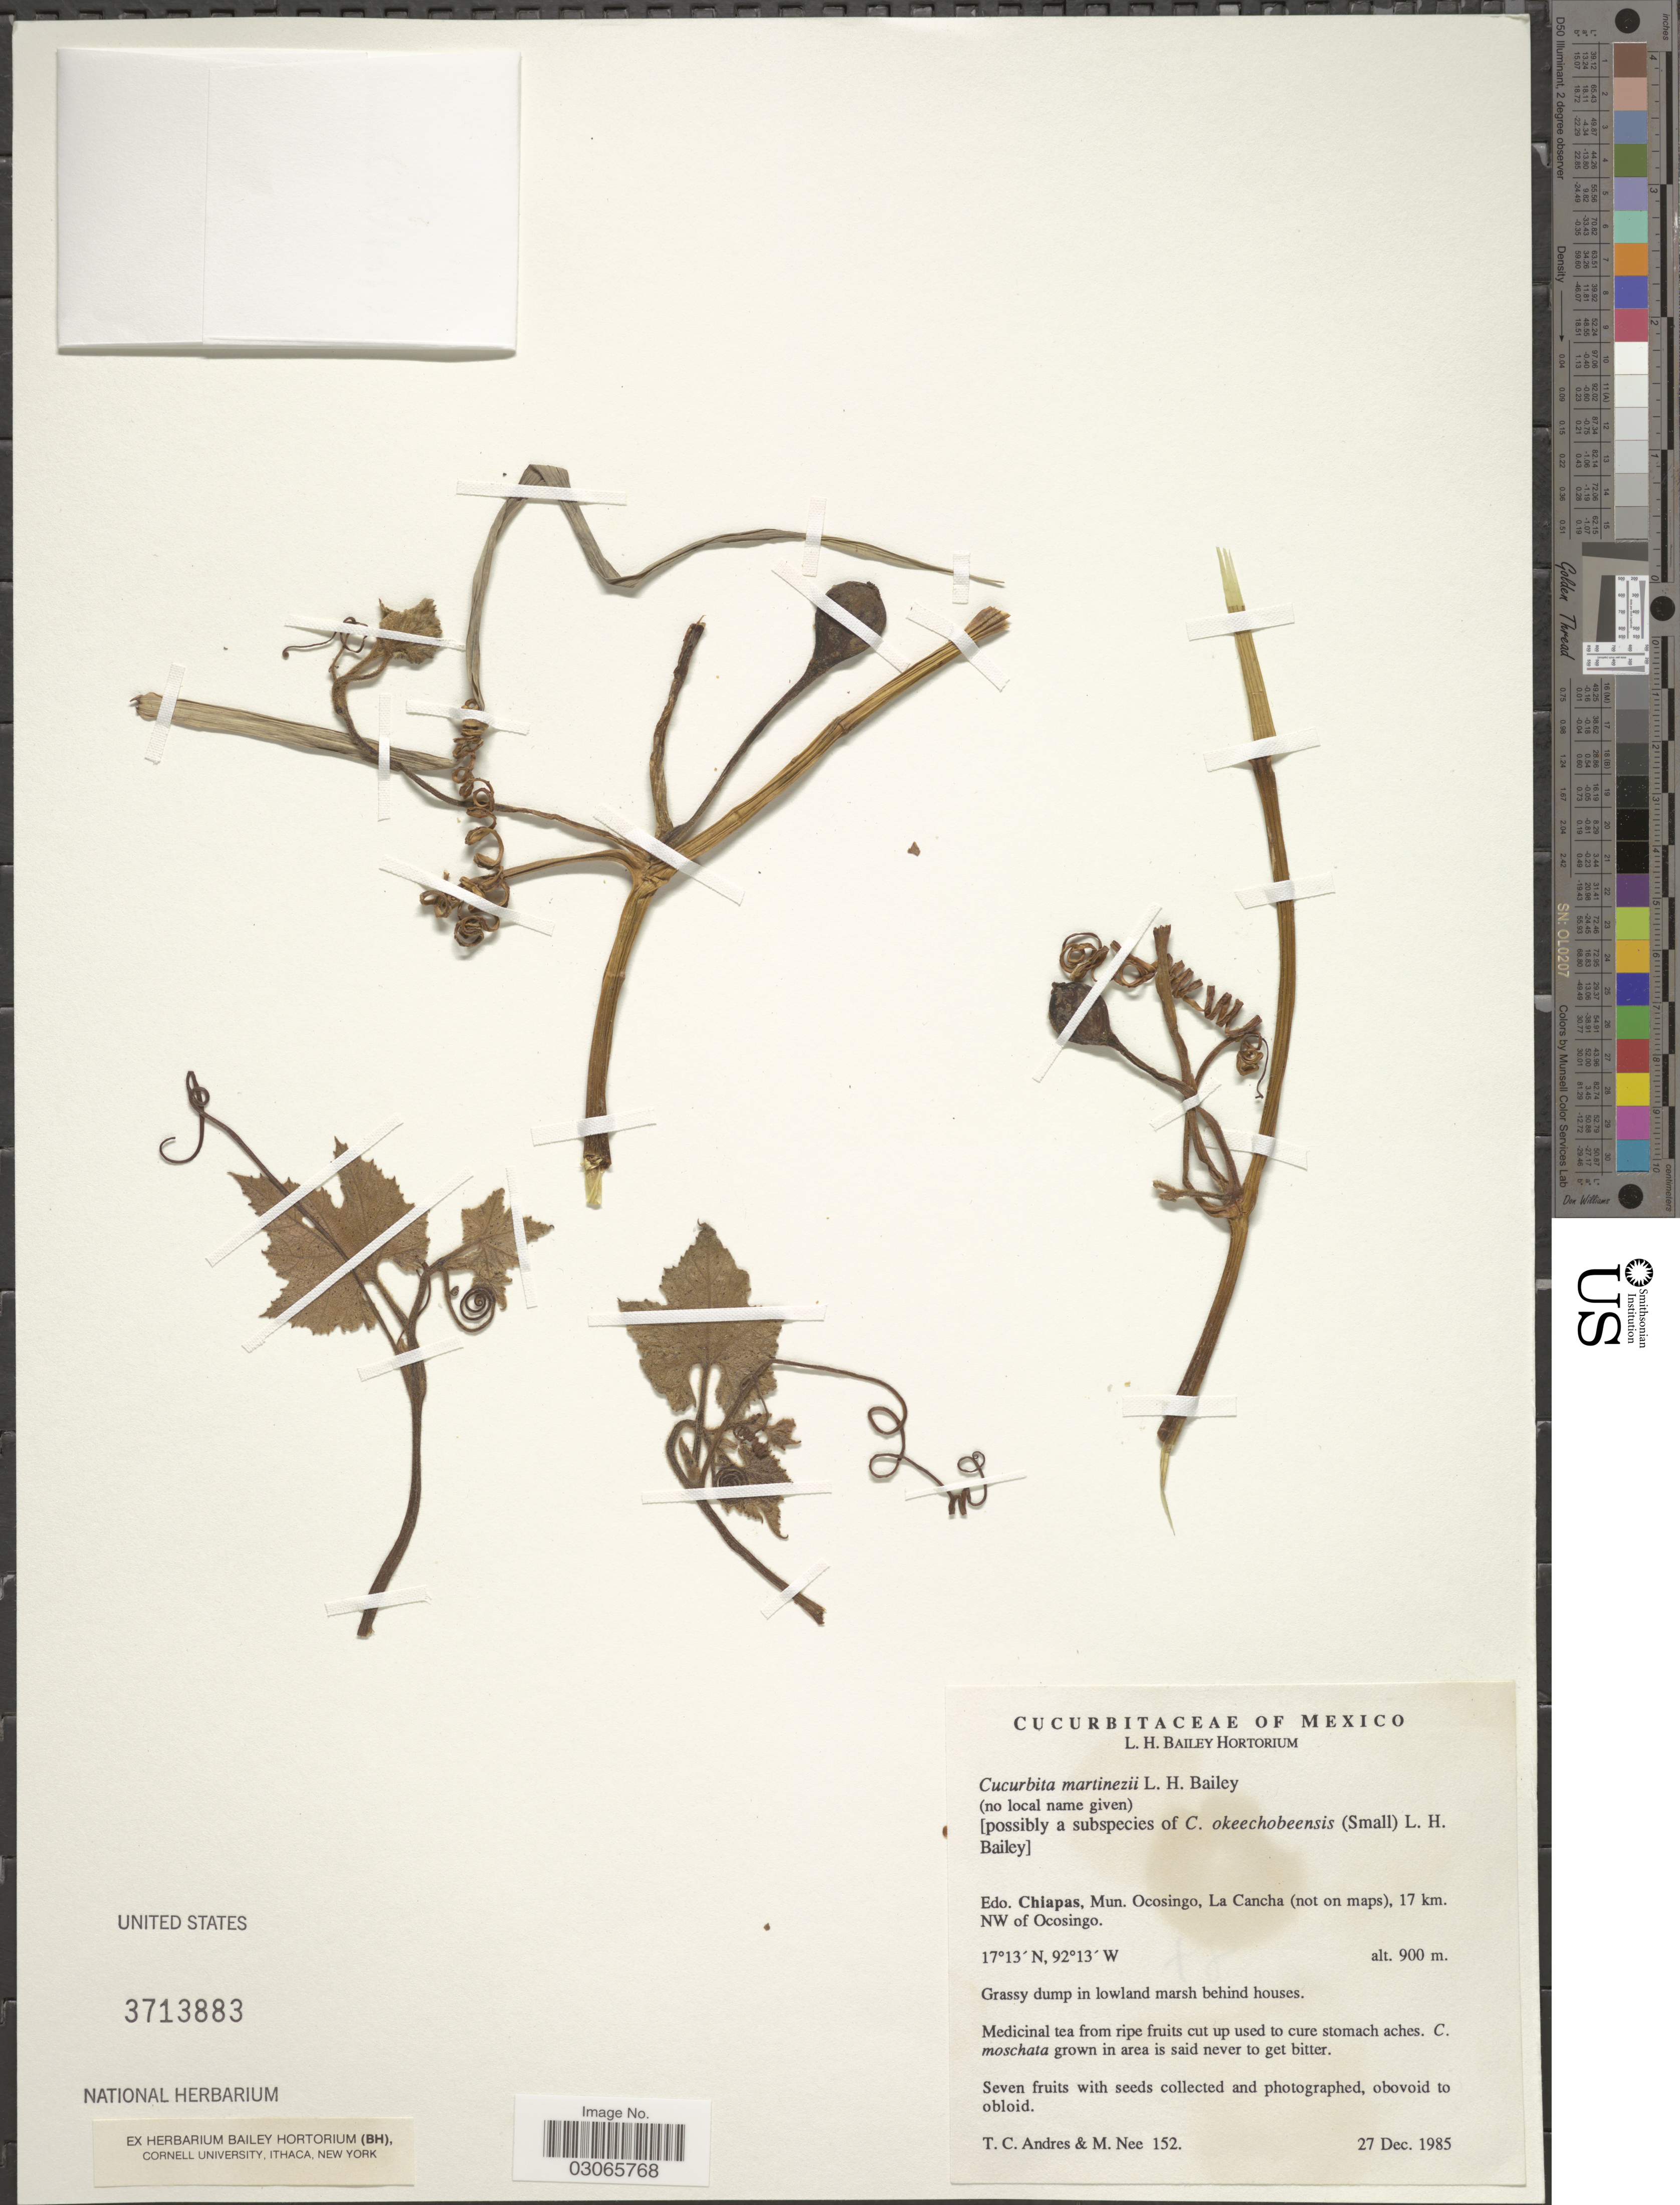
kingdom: Plantae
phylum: Tracheophyta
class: Magnoliopsida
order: Cucurbitales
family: Cucurbitaceae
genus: Cucurbita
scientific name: Cucurbita martinezii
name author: L.H. Bailey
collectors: T. C. Andres & M. Nee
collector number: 152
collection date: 1985-12-27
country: Mexico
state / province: Chiapas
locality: Munc. Ocosingo, La Cancha (not on maps), 17 km. NW of Ocosingo.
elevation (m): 900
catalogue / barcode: US 3713883